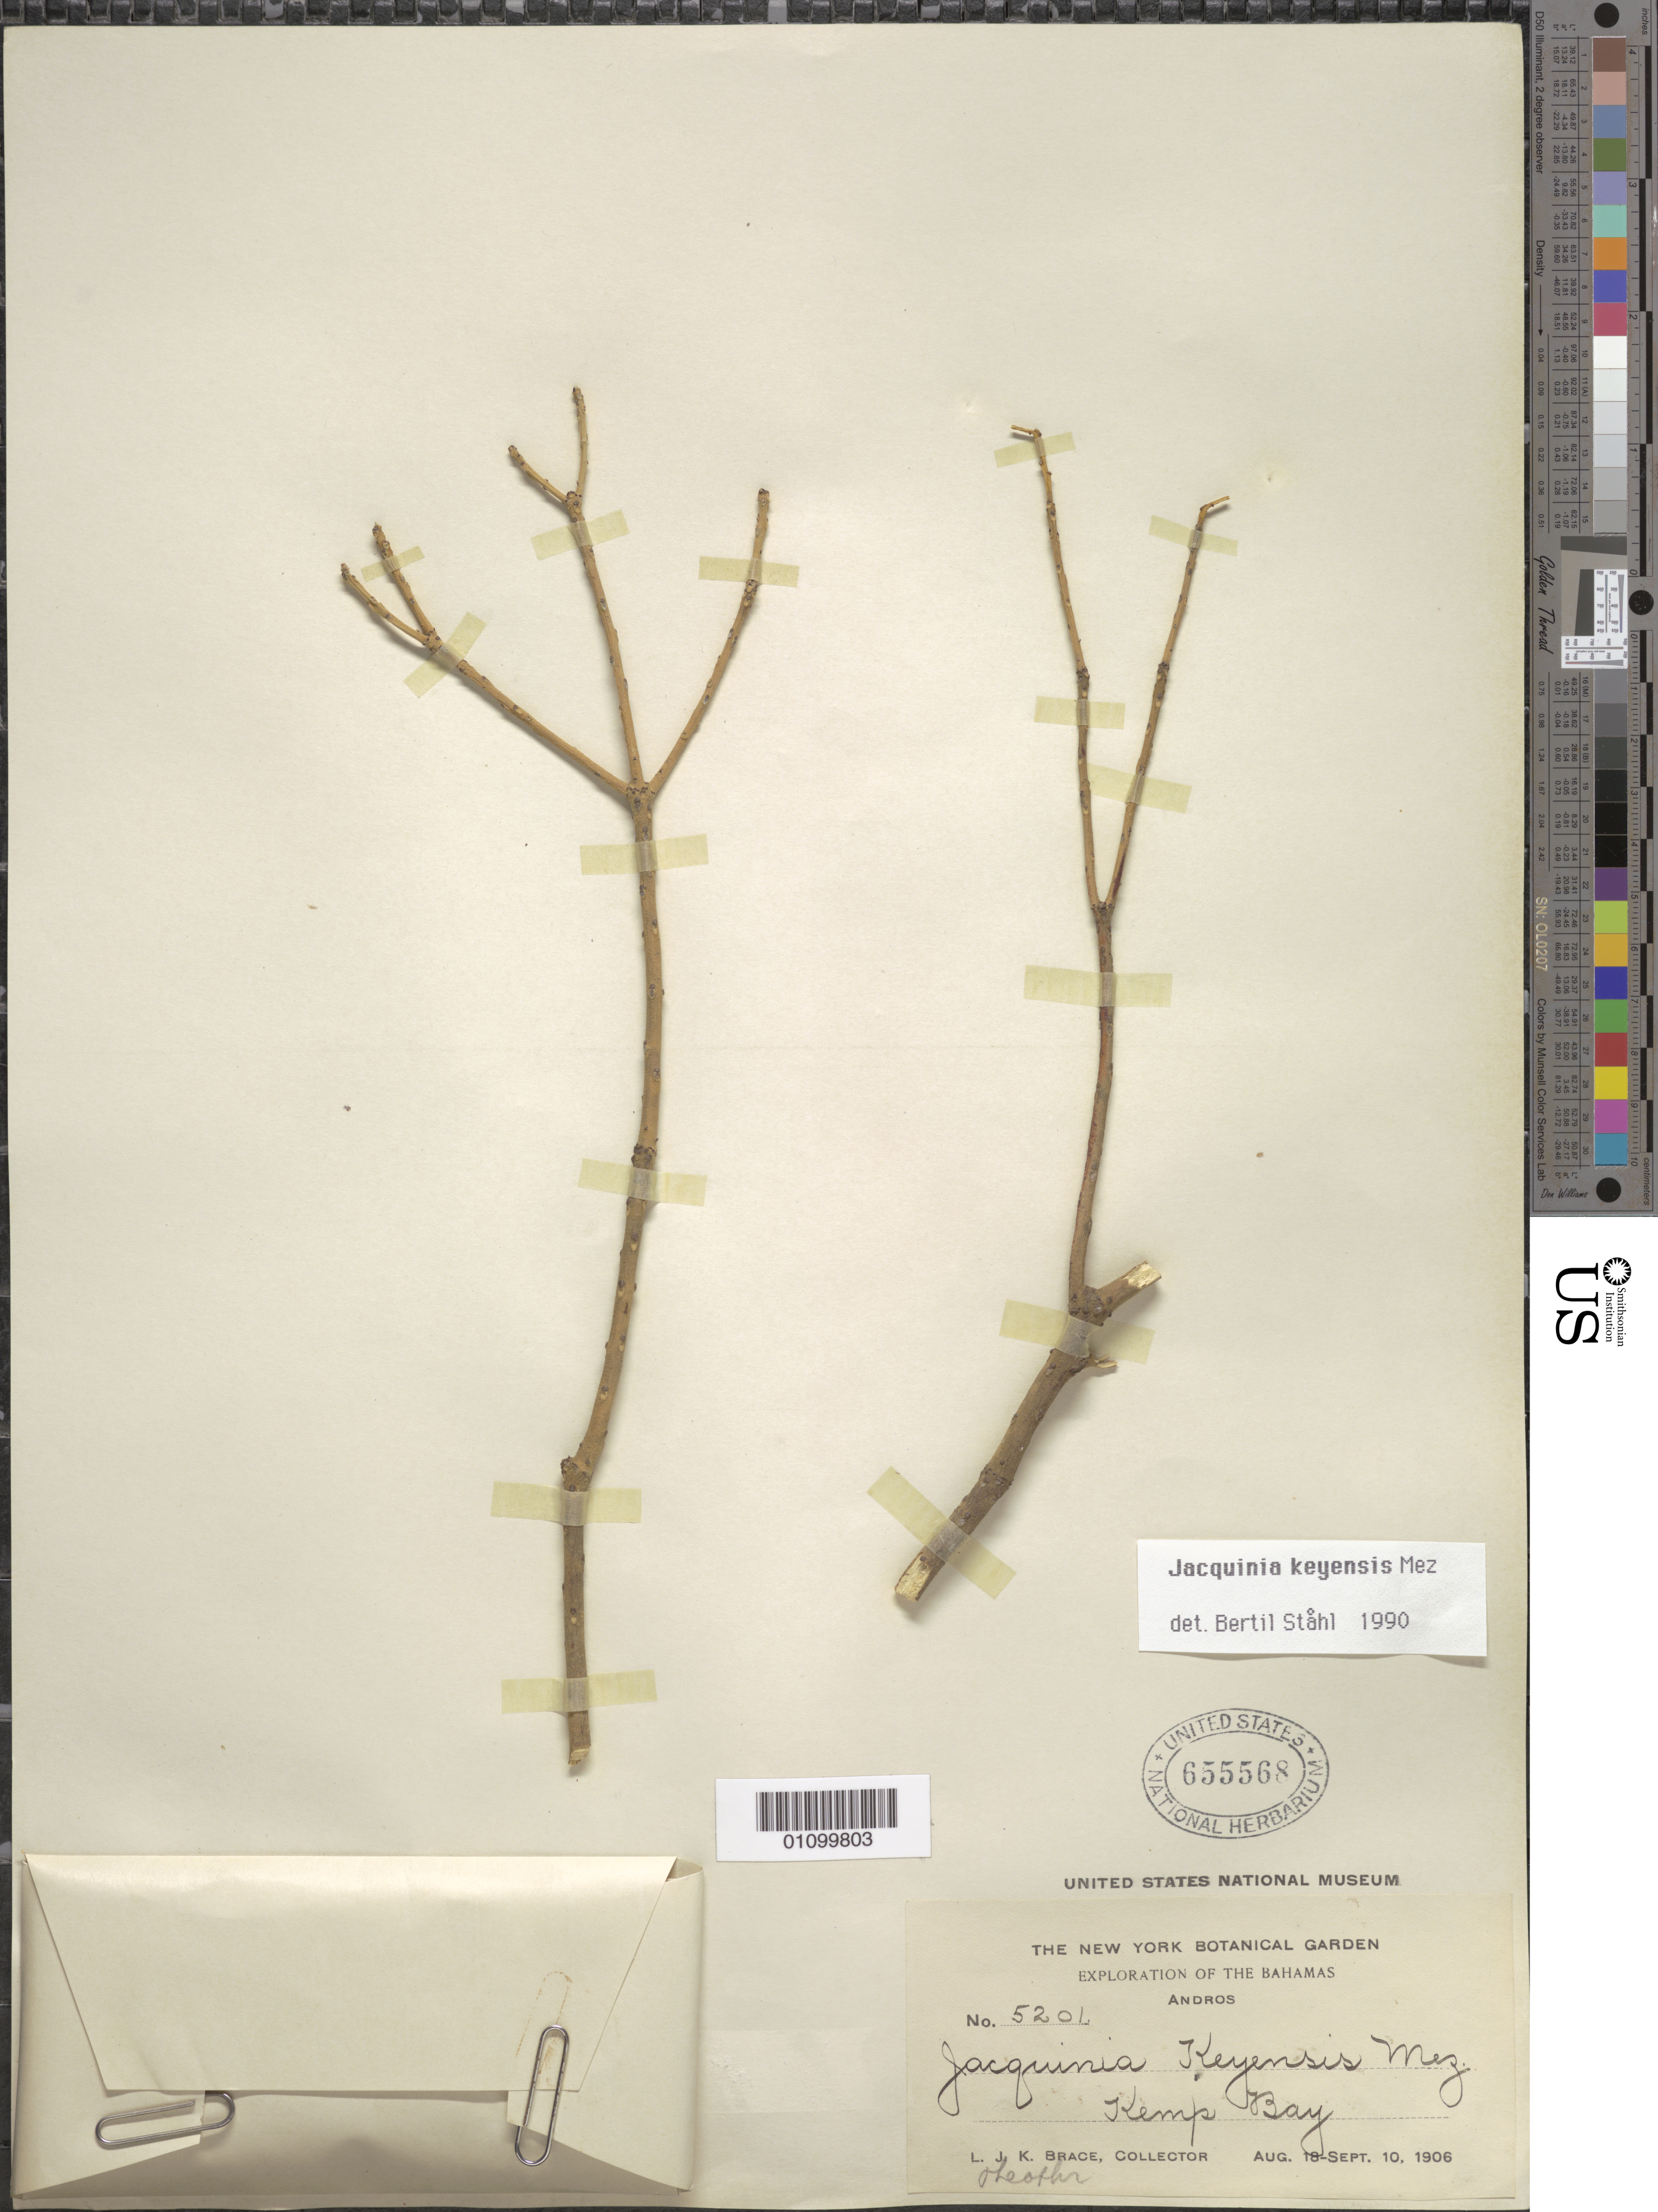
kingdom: Plantae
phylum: Tracheophyta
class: Magnoliopsida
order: Ericales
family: Primulaceae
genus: Jacquinia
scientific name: Jacquinia keyensis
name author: Mez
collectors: L. J. K. Brace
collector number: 5201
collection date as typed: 18 Aug 1906 to 10 Sep 1906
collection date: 1906-08-18/1906-09-10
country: Bahamas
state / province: South Andros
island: Andros I.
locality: Kemps Bay.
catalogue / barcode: US 655568